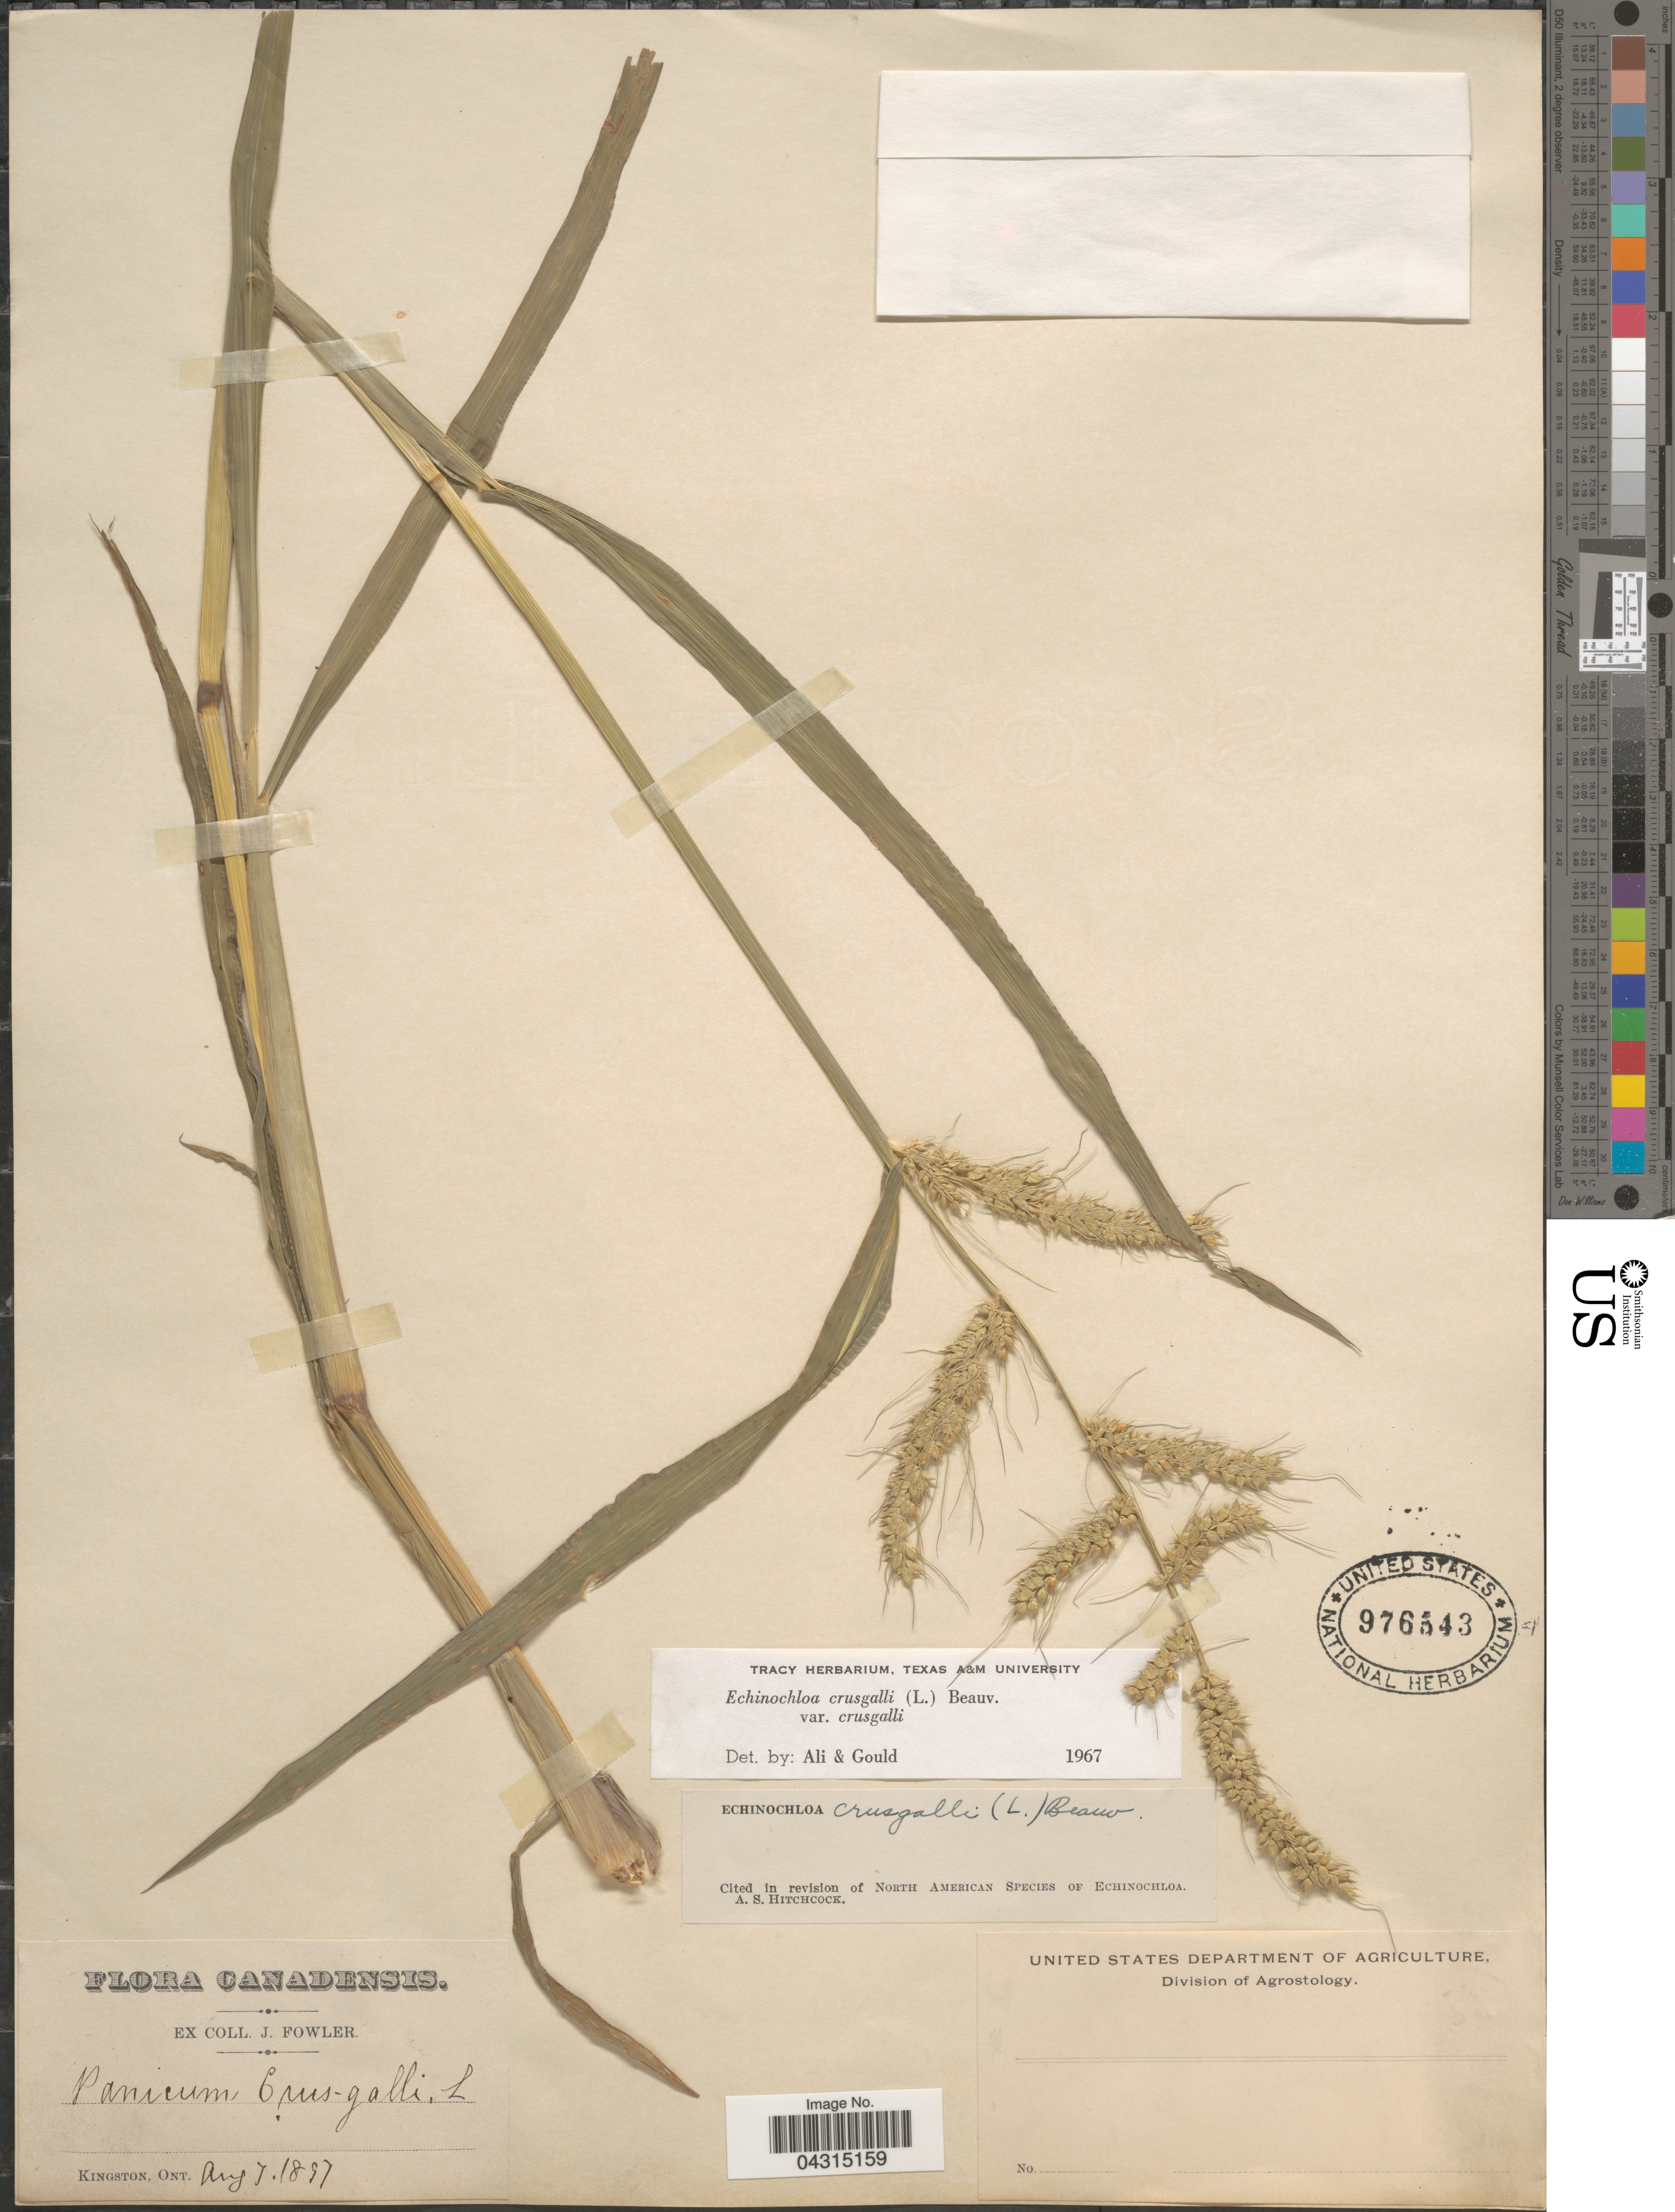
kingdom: Plantae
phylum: Tracheophyta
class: Liliopsida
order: Poales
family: Poaceae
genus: Echinochloa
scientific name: Echinochloa crus-galli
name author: (L.) P. Beauv.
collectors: J. Fowler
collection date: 1897-08-07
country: Canada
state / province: Ontario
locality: Kingston.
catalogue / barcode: US 976543